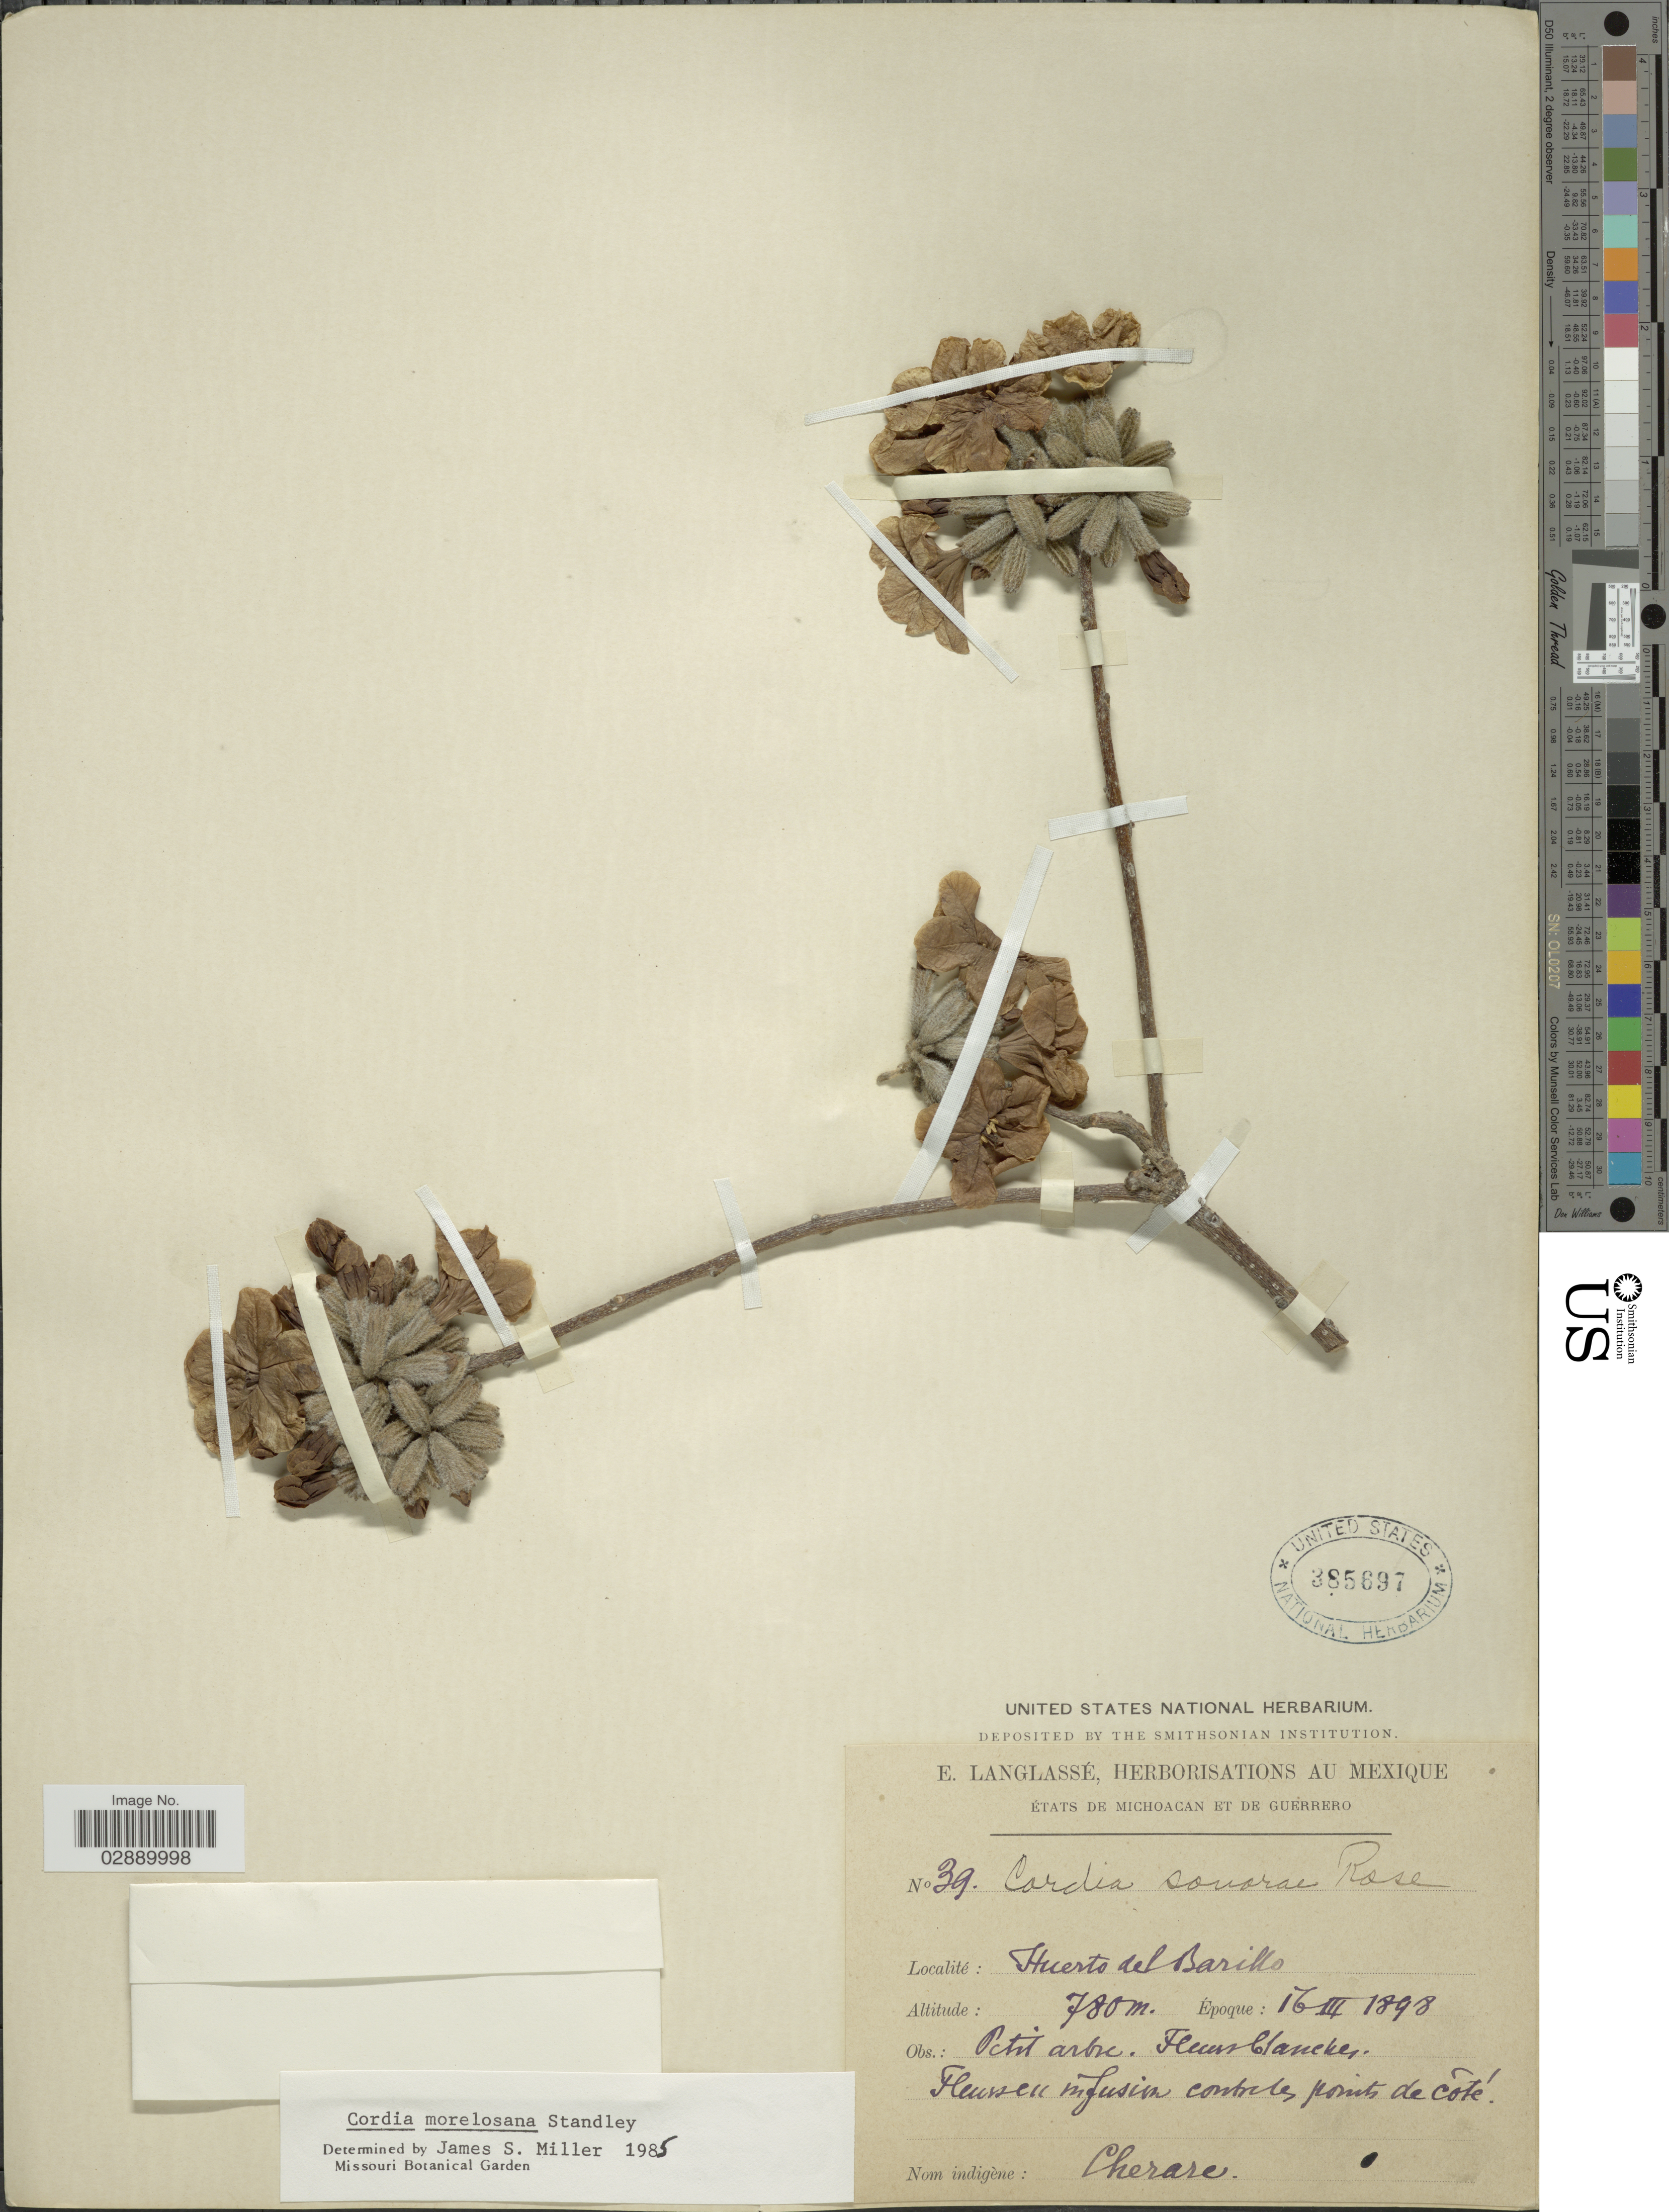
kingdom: Plantae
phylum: Tracheophyta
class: Magnoliopsida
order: Boraginales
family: Cordiaceae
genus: Cordia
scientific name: Cordia morelosana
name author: Standl.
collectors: E. Langlassé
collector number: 39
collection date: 1898-03-16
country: Mexico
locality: Huerto del Barillo.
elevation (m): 780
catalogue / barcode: US 385697